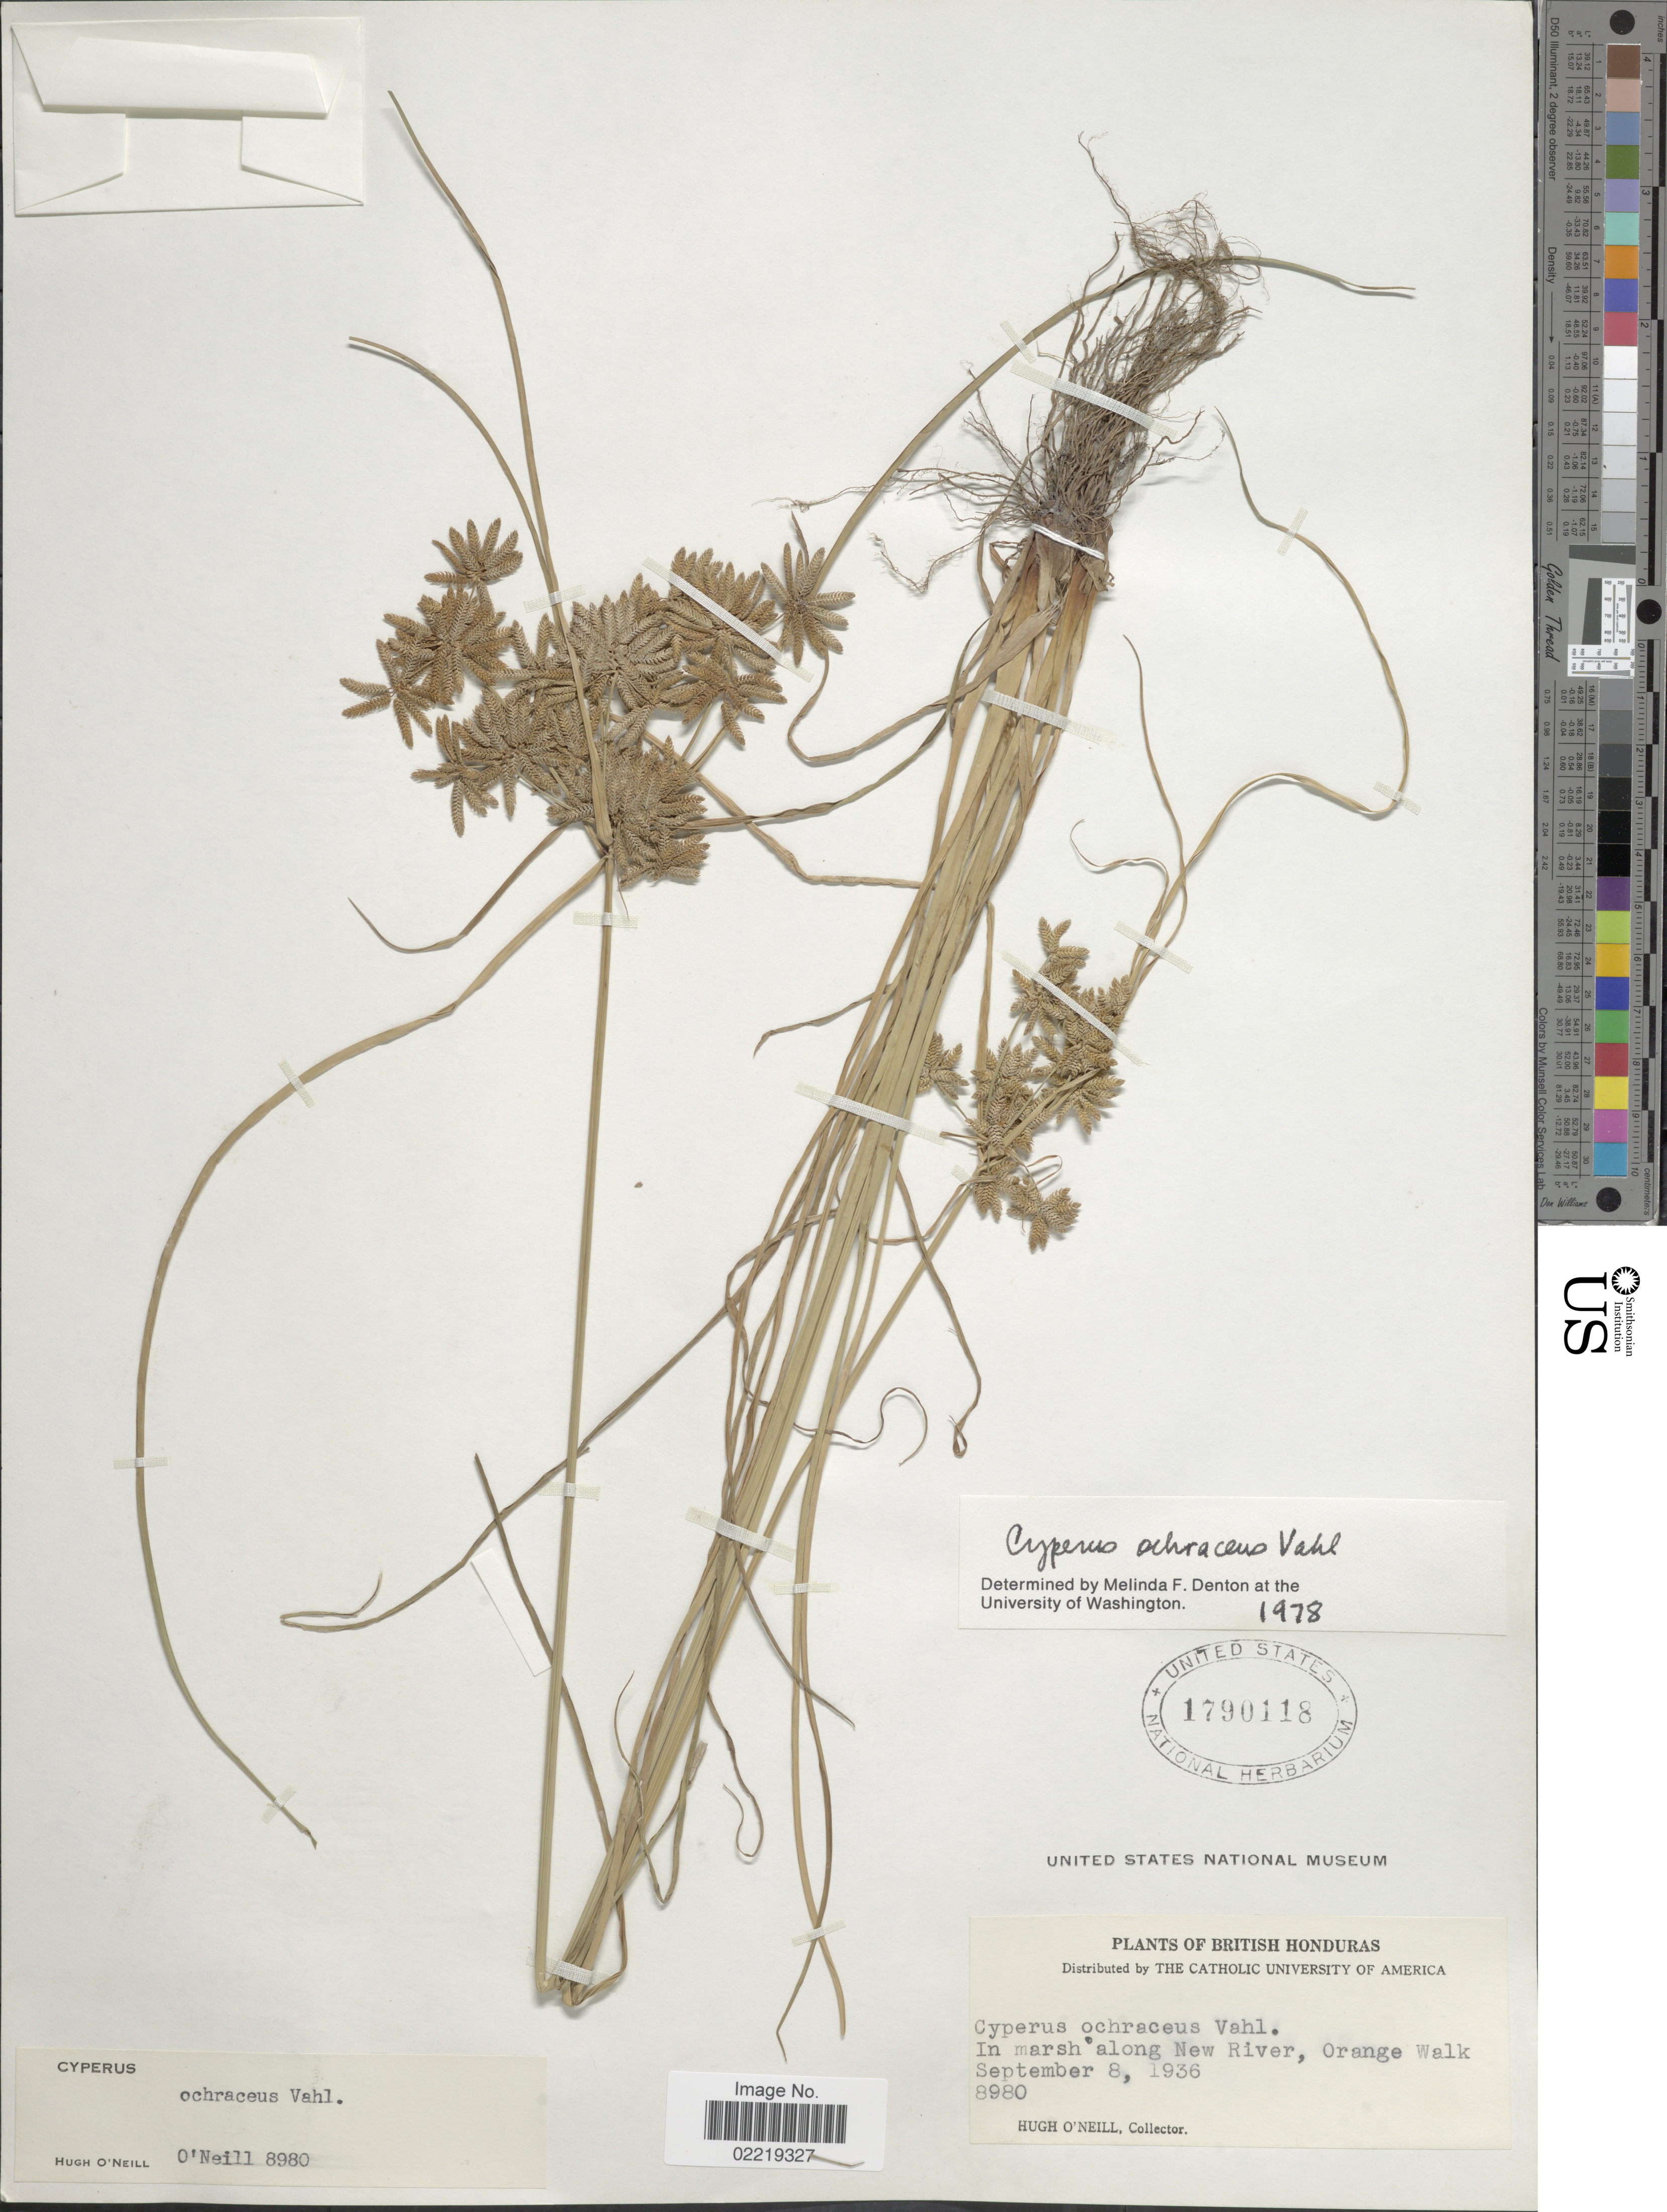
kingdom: Plantae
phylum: Tracheophyta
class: Liliopsida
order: Poales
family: Cyperaceae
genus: Cyperus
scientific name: Cyperus ochraceus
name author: Vahl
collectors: H. O'Neill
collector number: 8980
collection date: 1936-09-08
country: Belize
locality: In marsh along New River, Orange Walk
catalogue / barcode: US 1790118